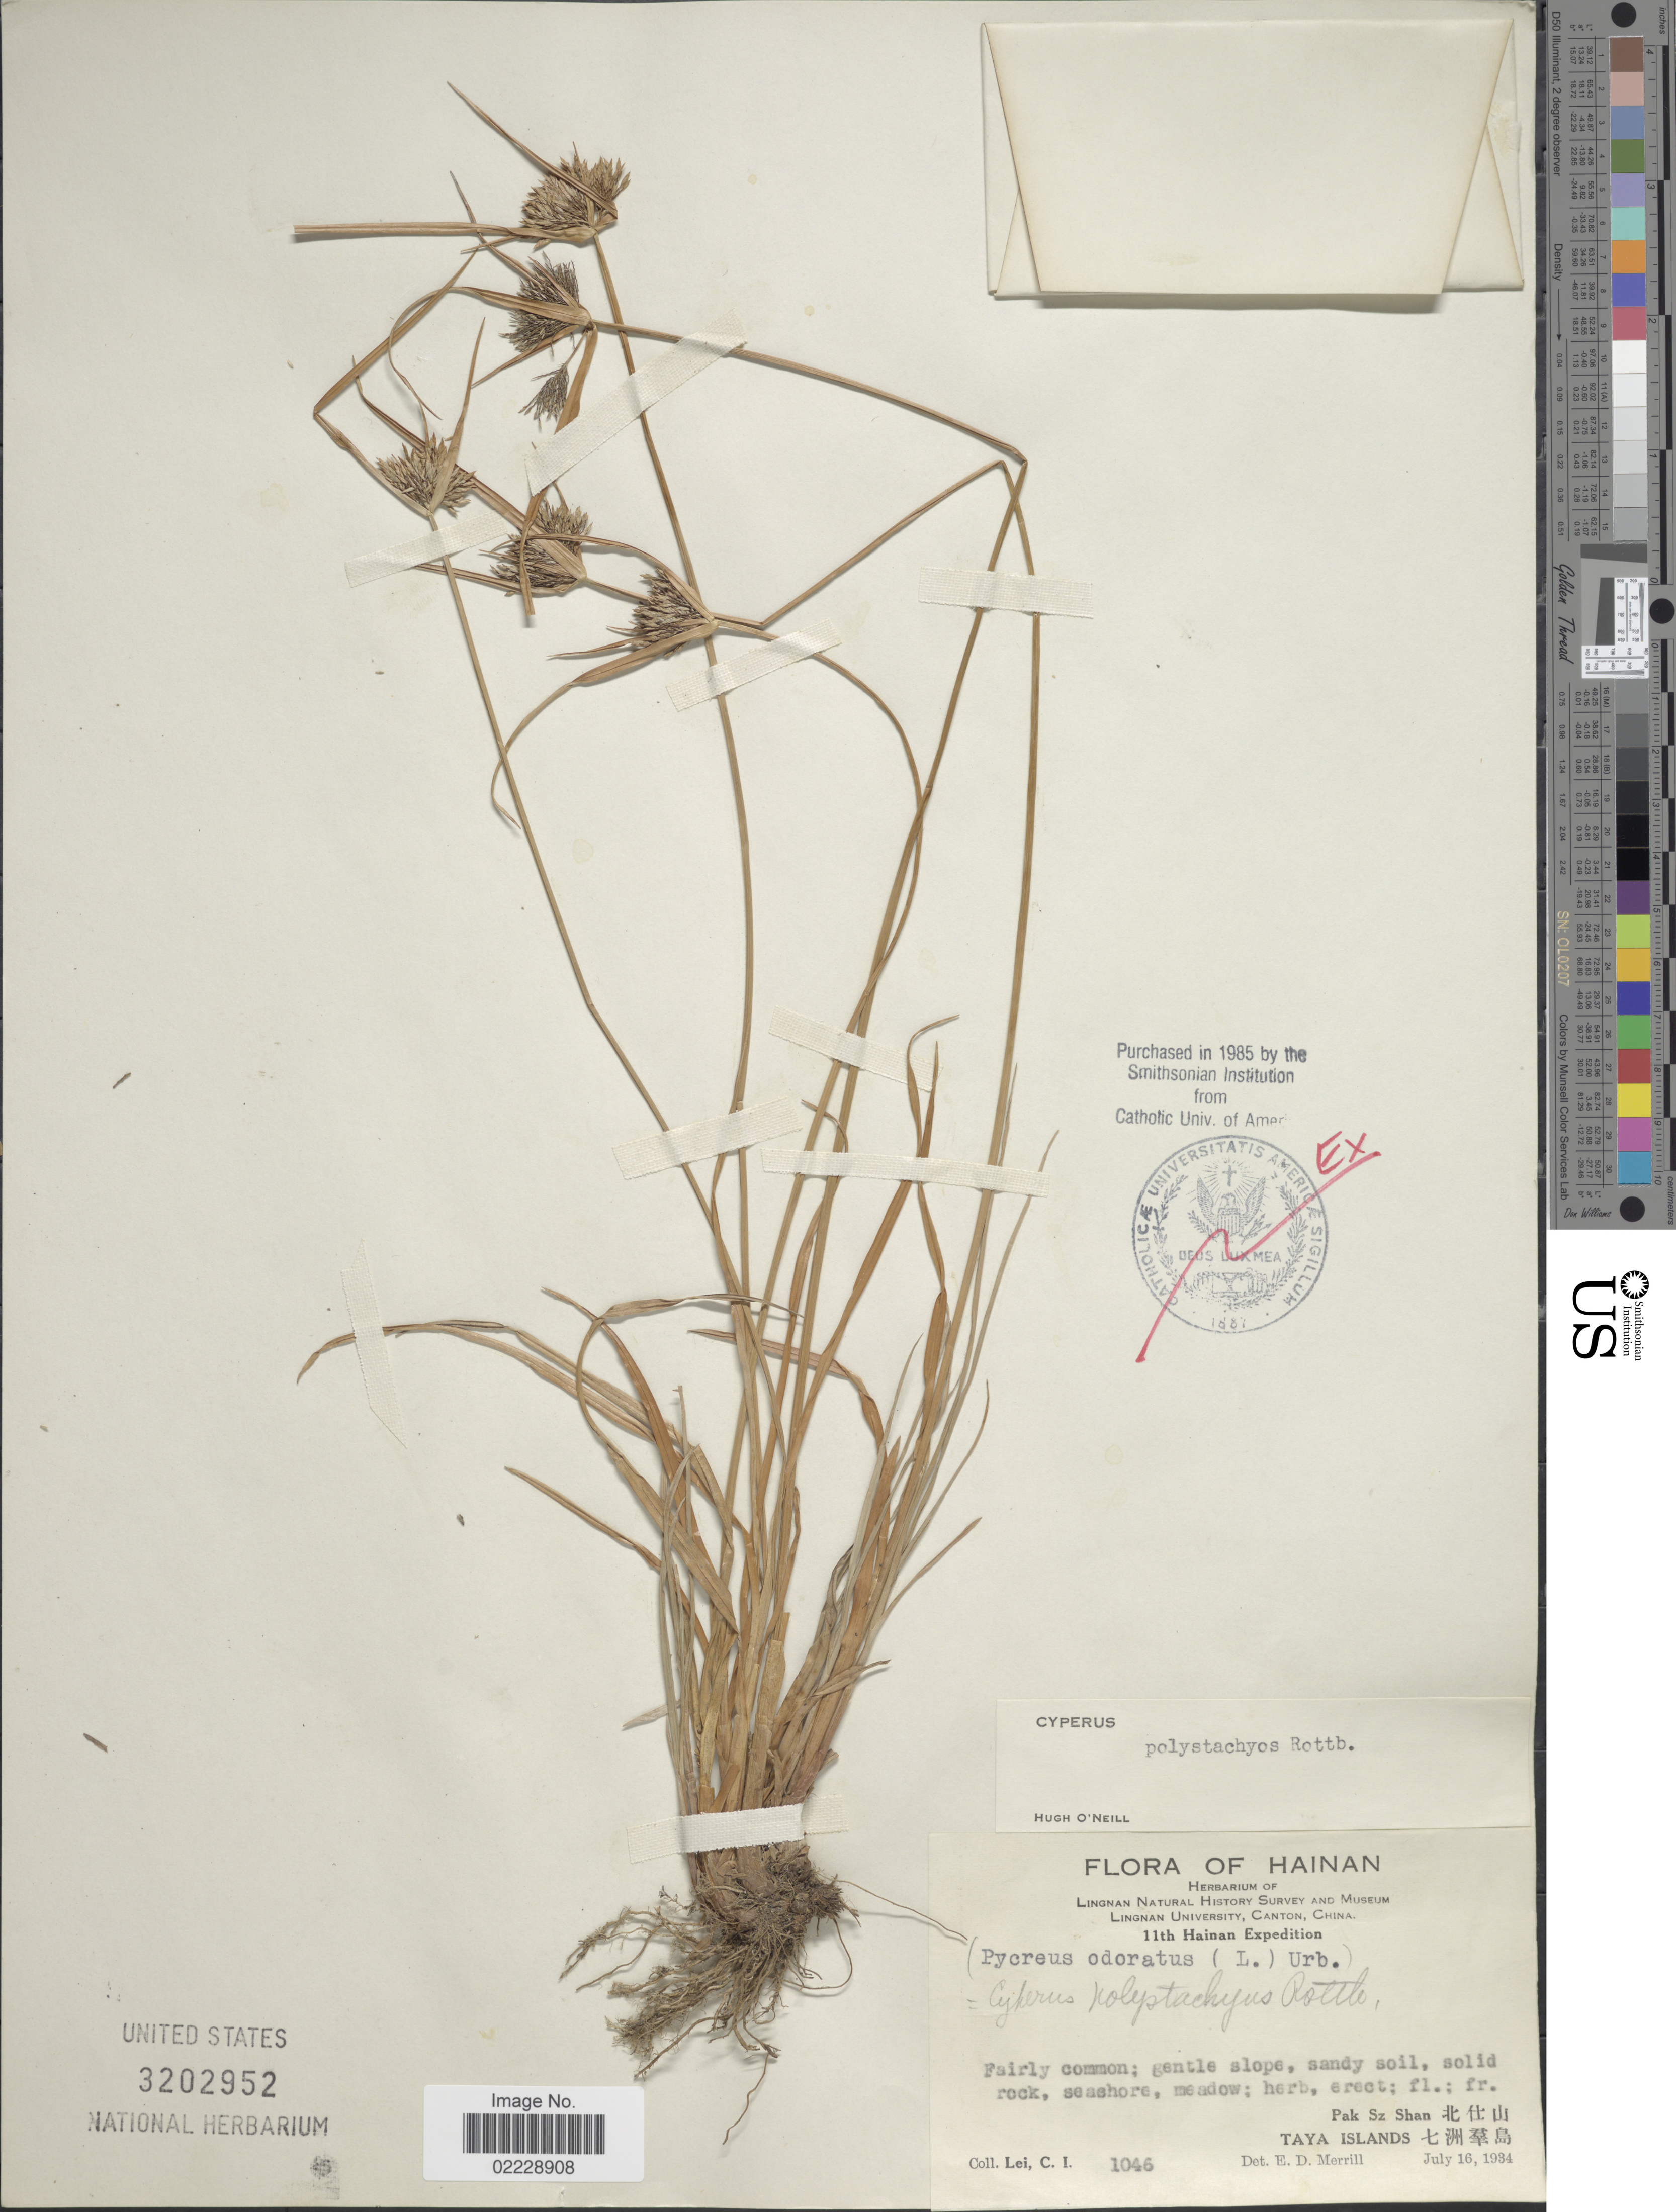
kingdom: Plantae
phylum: Tracheophyta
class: Liliopsida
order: Poales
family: Cyperaceae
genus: Cyperus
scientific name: Cyperus polystachyos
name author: Rottb.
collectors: C. I. Lei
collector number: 1046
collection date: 1934-07-16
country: China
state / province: Hainan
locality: Pak Sz Shan, Taya Islands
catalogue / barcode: US 3202952